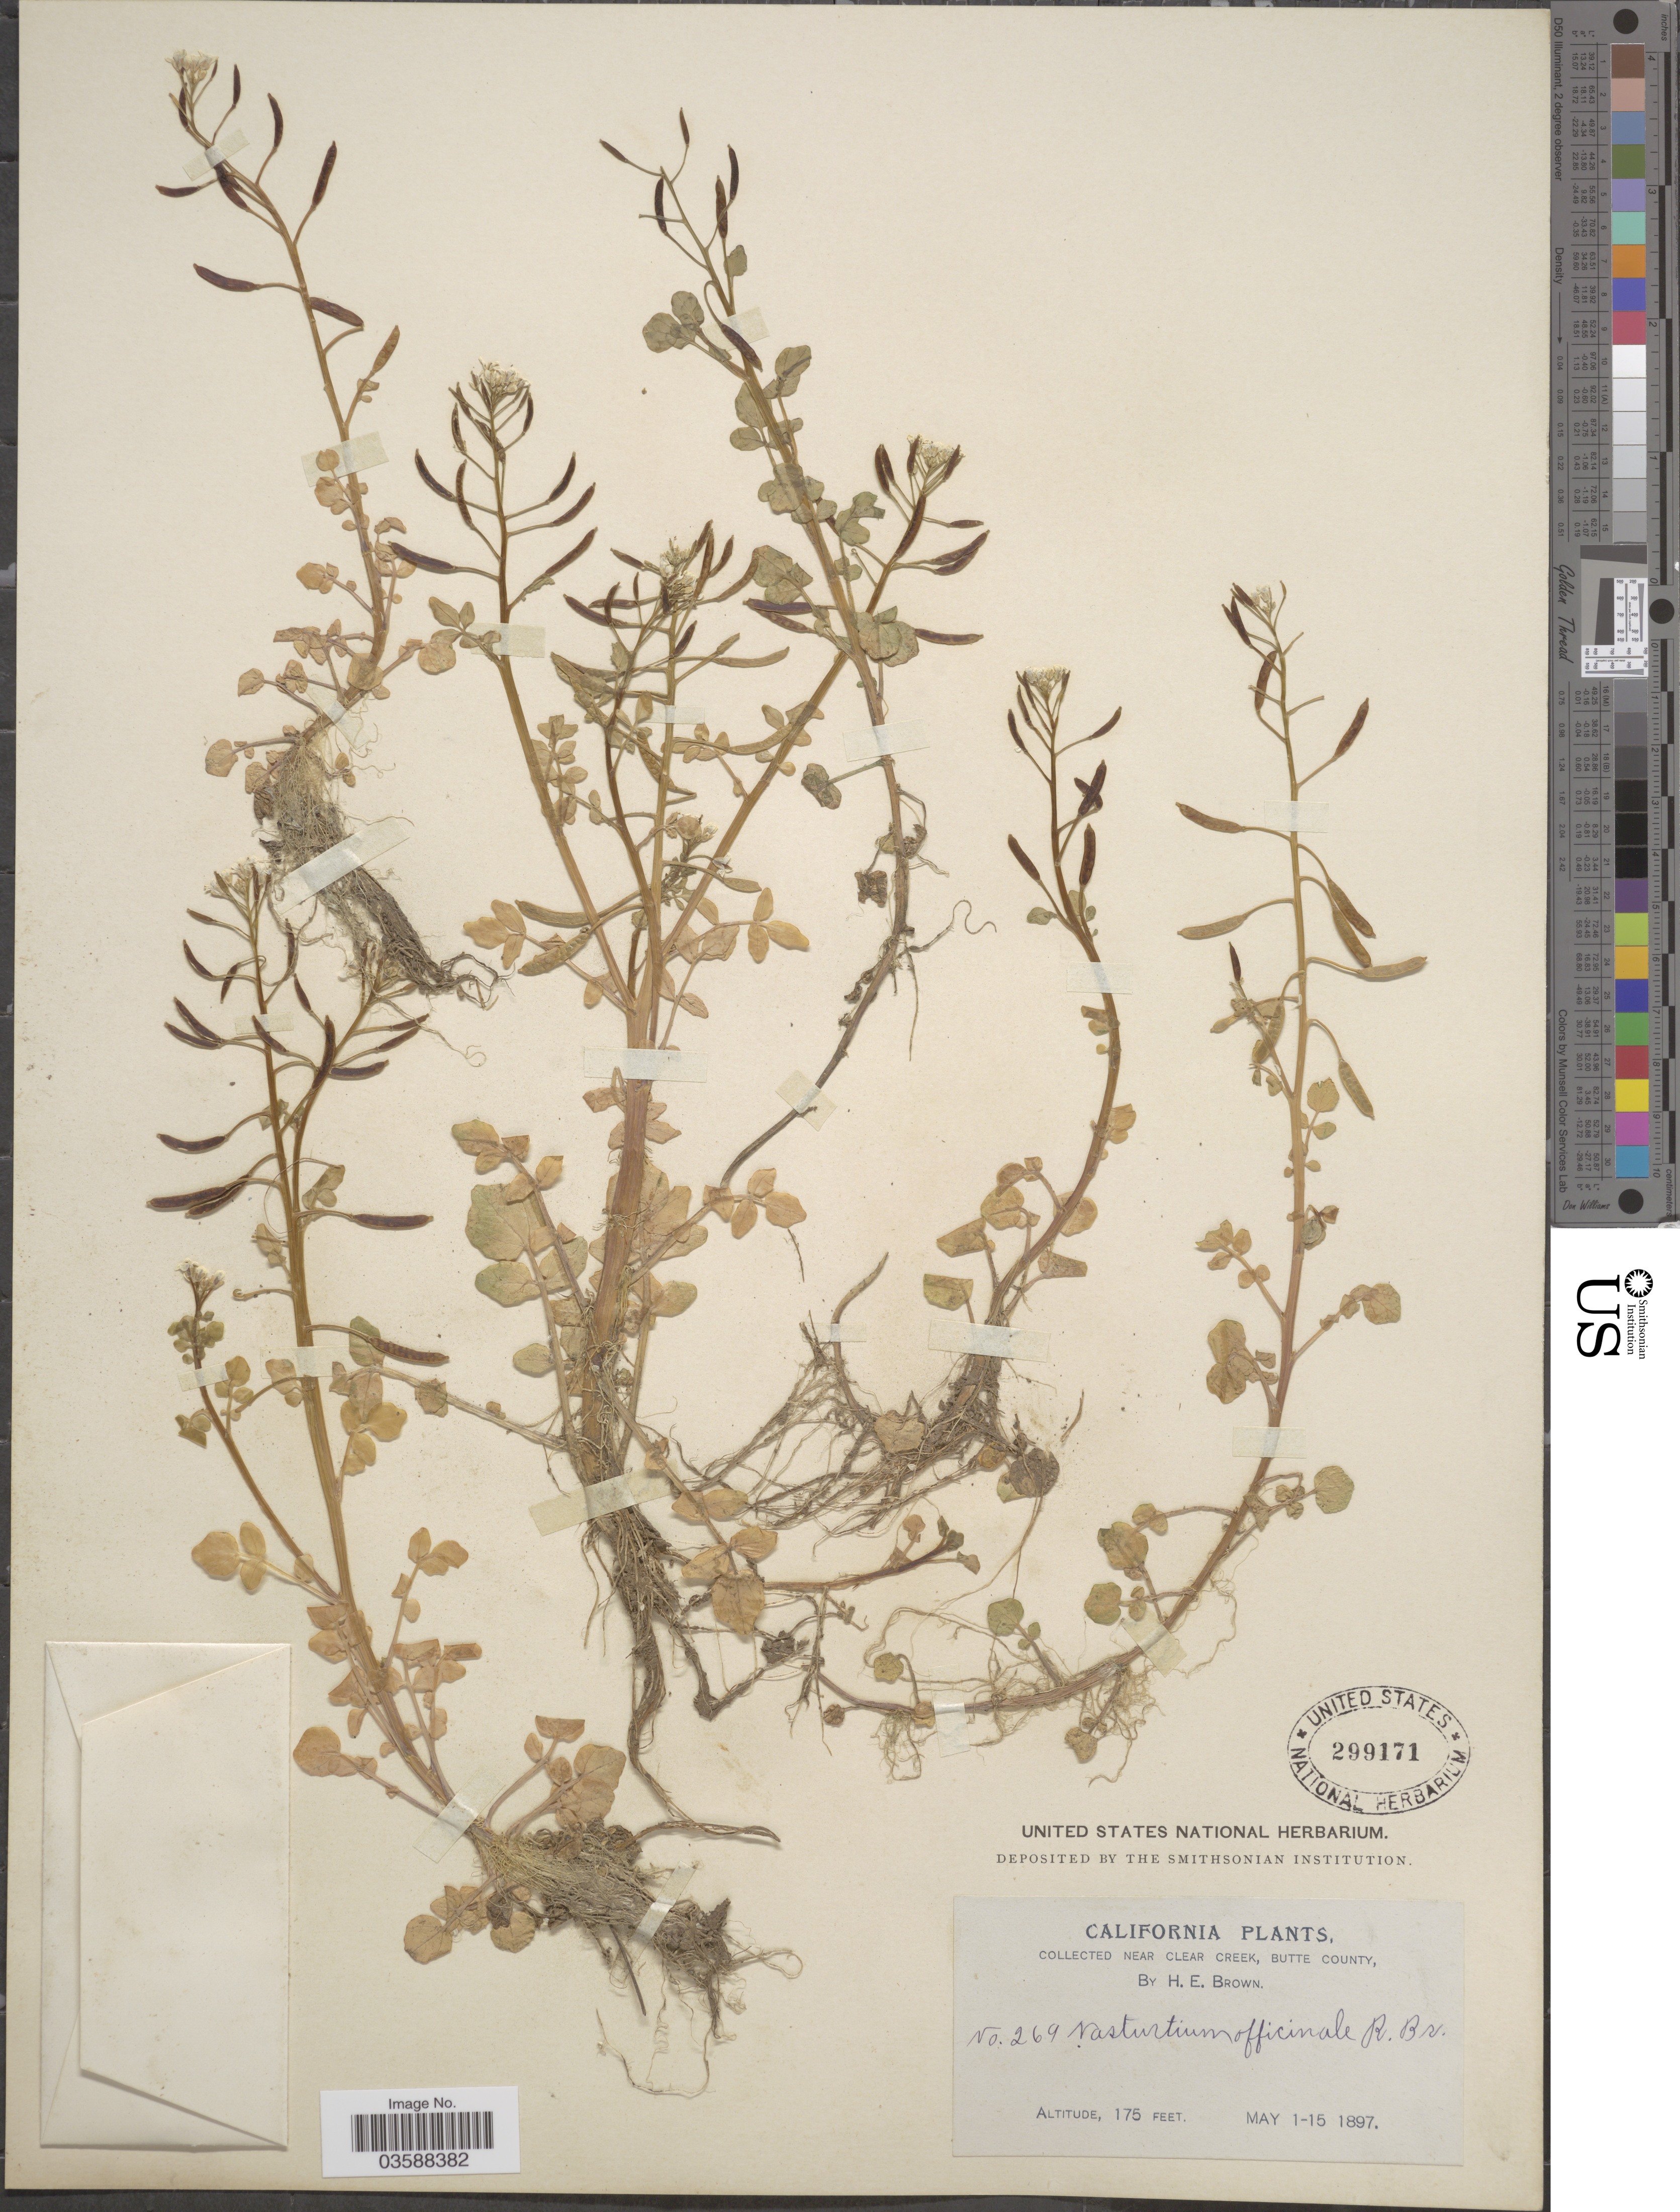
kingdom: Plantae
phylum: Tracheophyta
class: Magnoliopsida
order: Brassicales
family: Brassicaceae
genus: Nasturtium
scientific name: Nasturtium officinale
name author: R. Br.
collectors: H. E. Brown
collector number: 269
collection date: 1897-05-01/1897-05-15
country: United States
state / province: California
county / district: Butte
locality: Near Clear Creek, Butte county.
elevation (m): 53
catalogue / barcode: US 299171